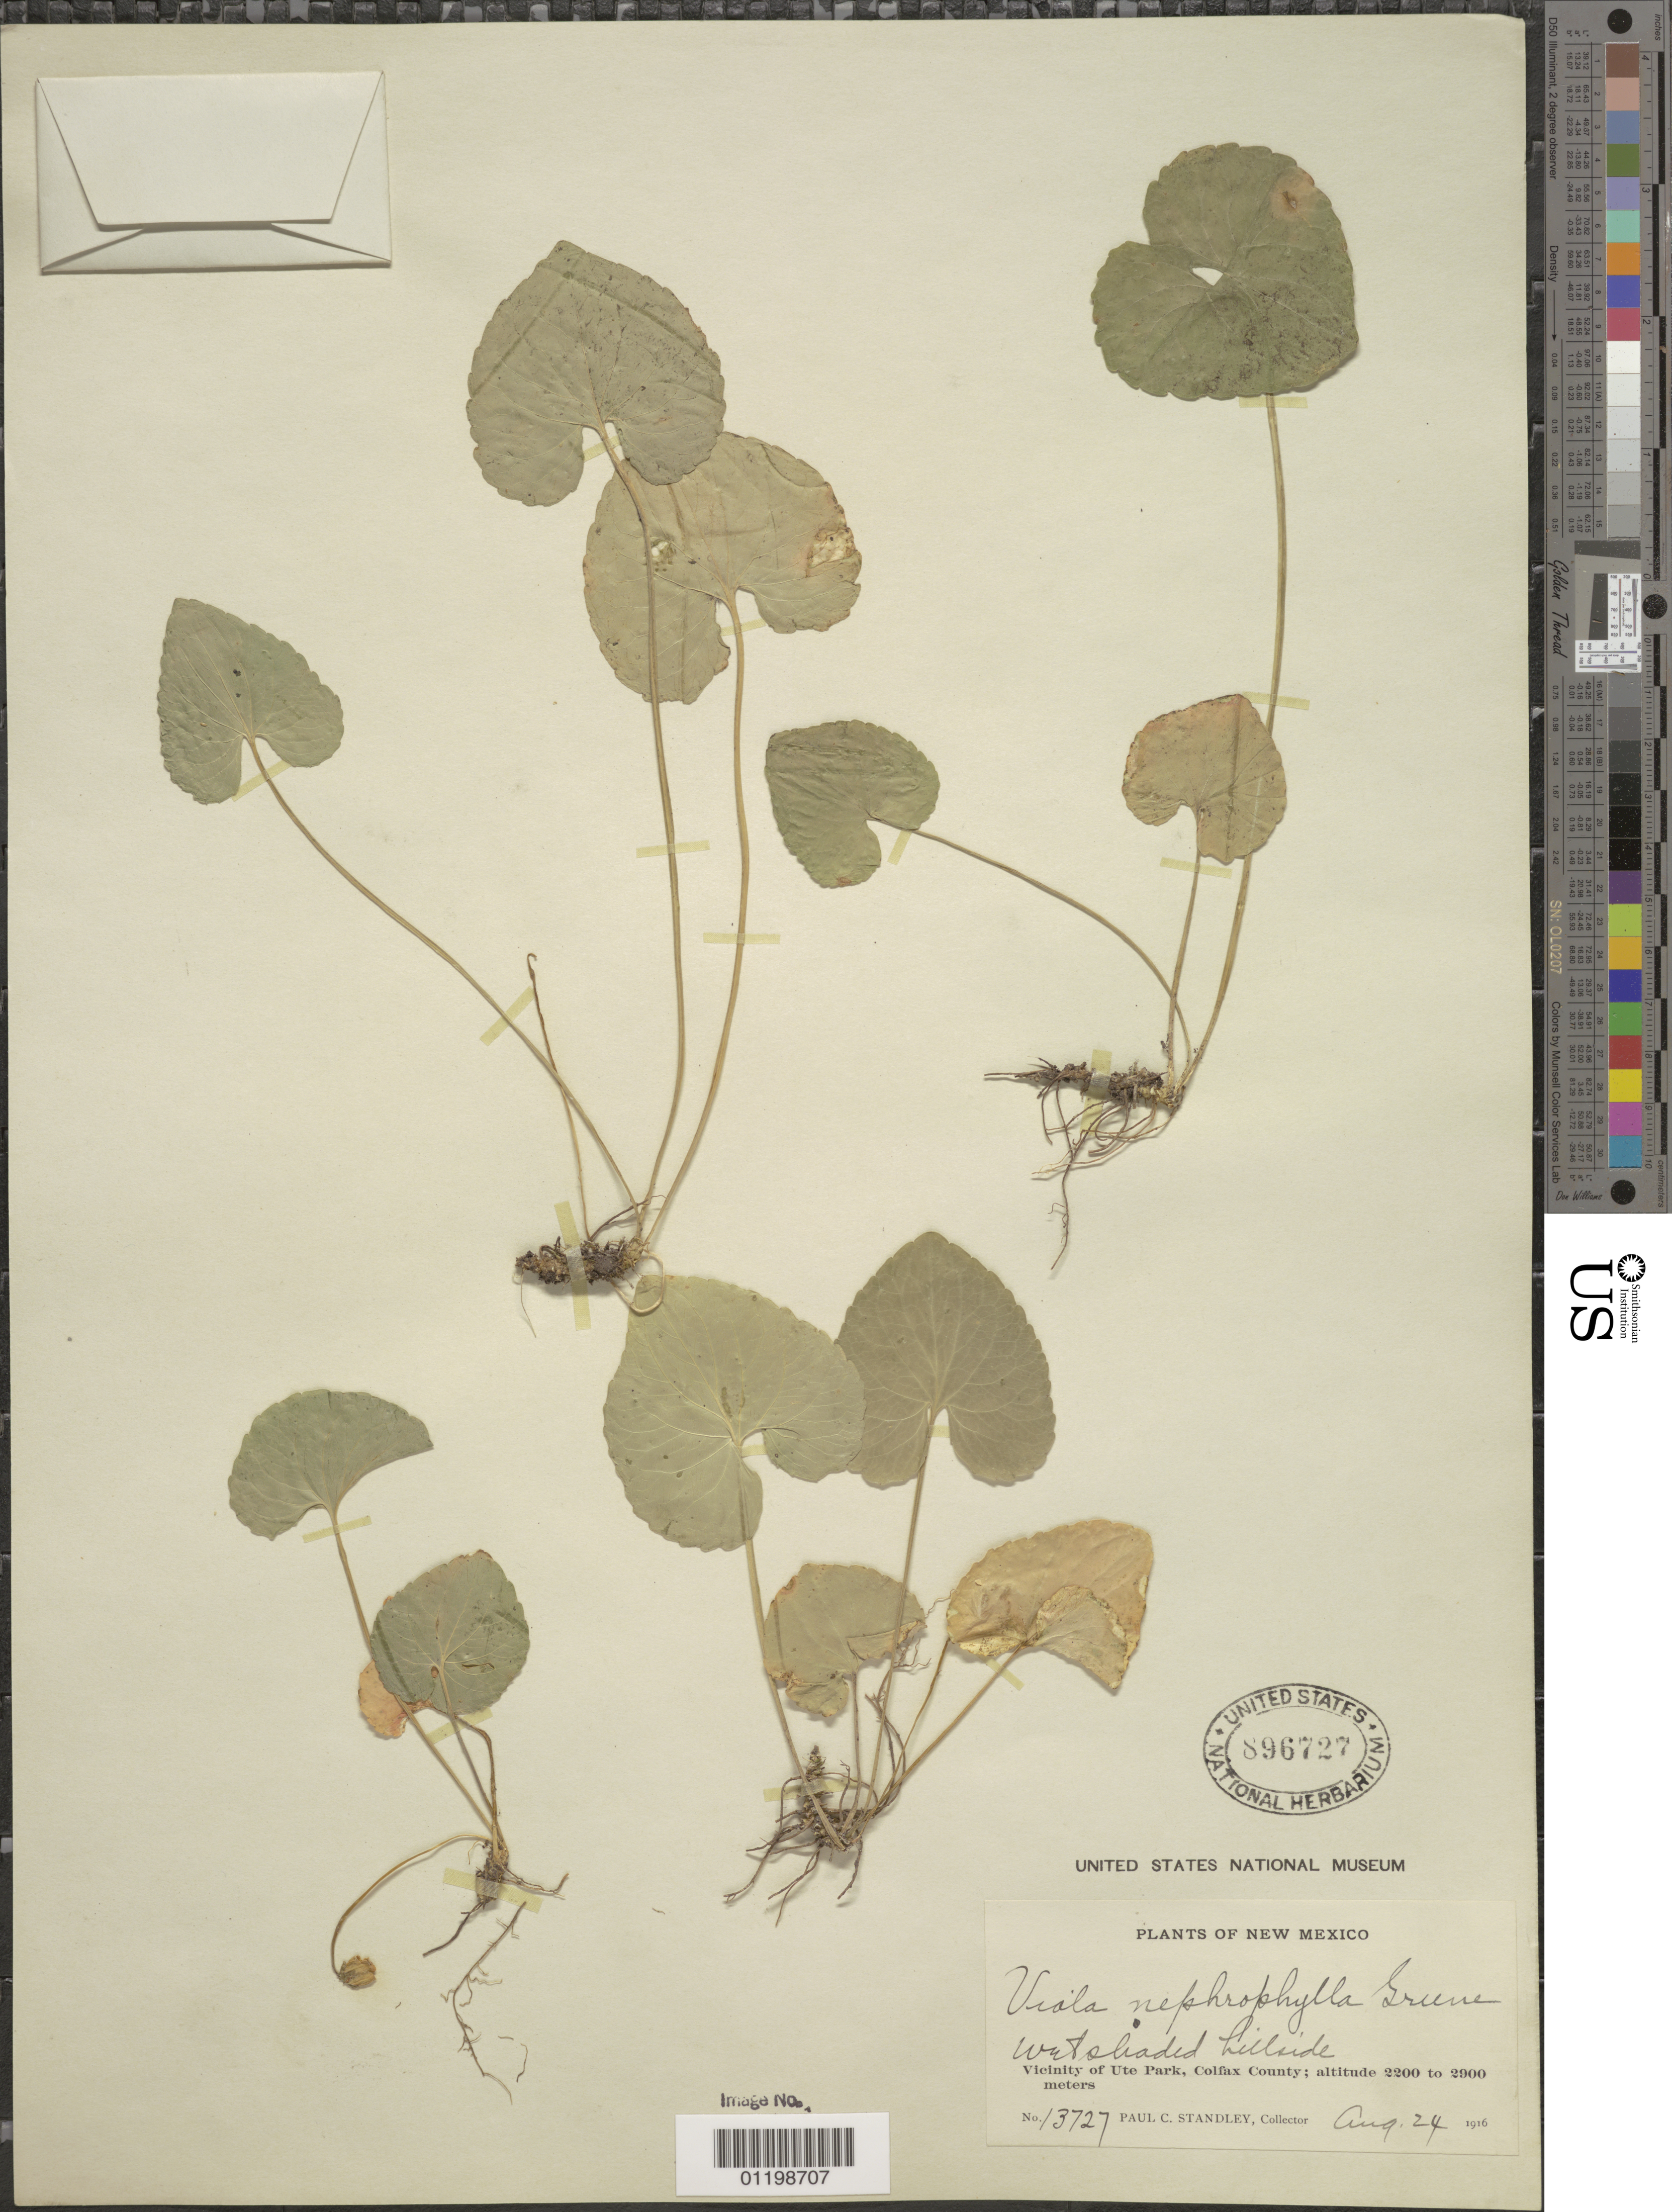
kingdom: Plantae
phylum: Tracheophyta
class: Magnoliopsida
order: Malpighiales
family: Violaceae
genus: Viola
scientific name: Viola nephrophylla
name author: Greene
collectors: P. C. Standley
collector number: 13727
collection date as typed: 24 Aug 1916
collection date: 1916-08-24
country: United States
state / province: New Mexico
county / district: Colfax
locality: Ute Park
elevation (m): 671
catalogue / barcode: US 896727